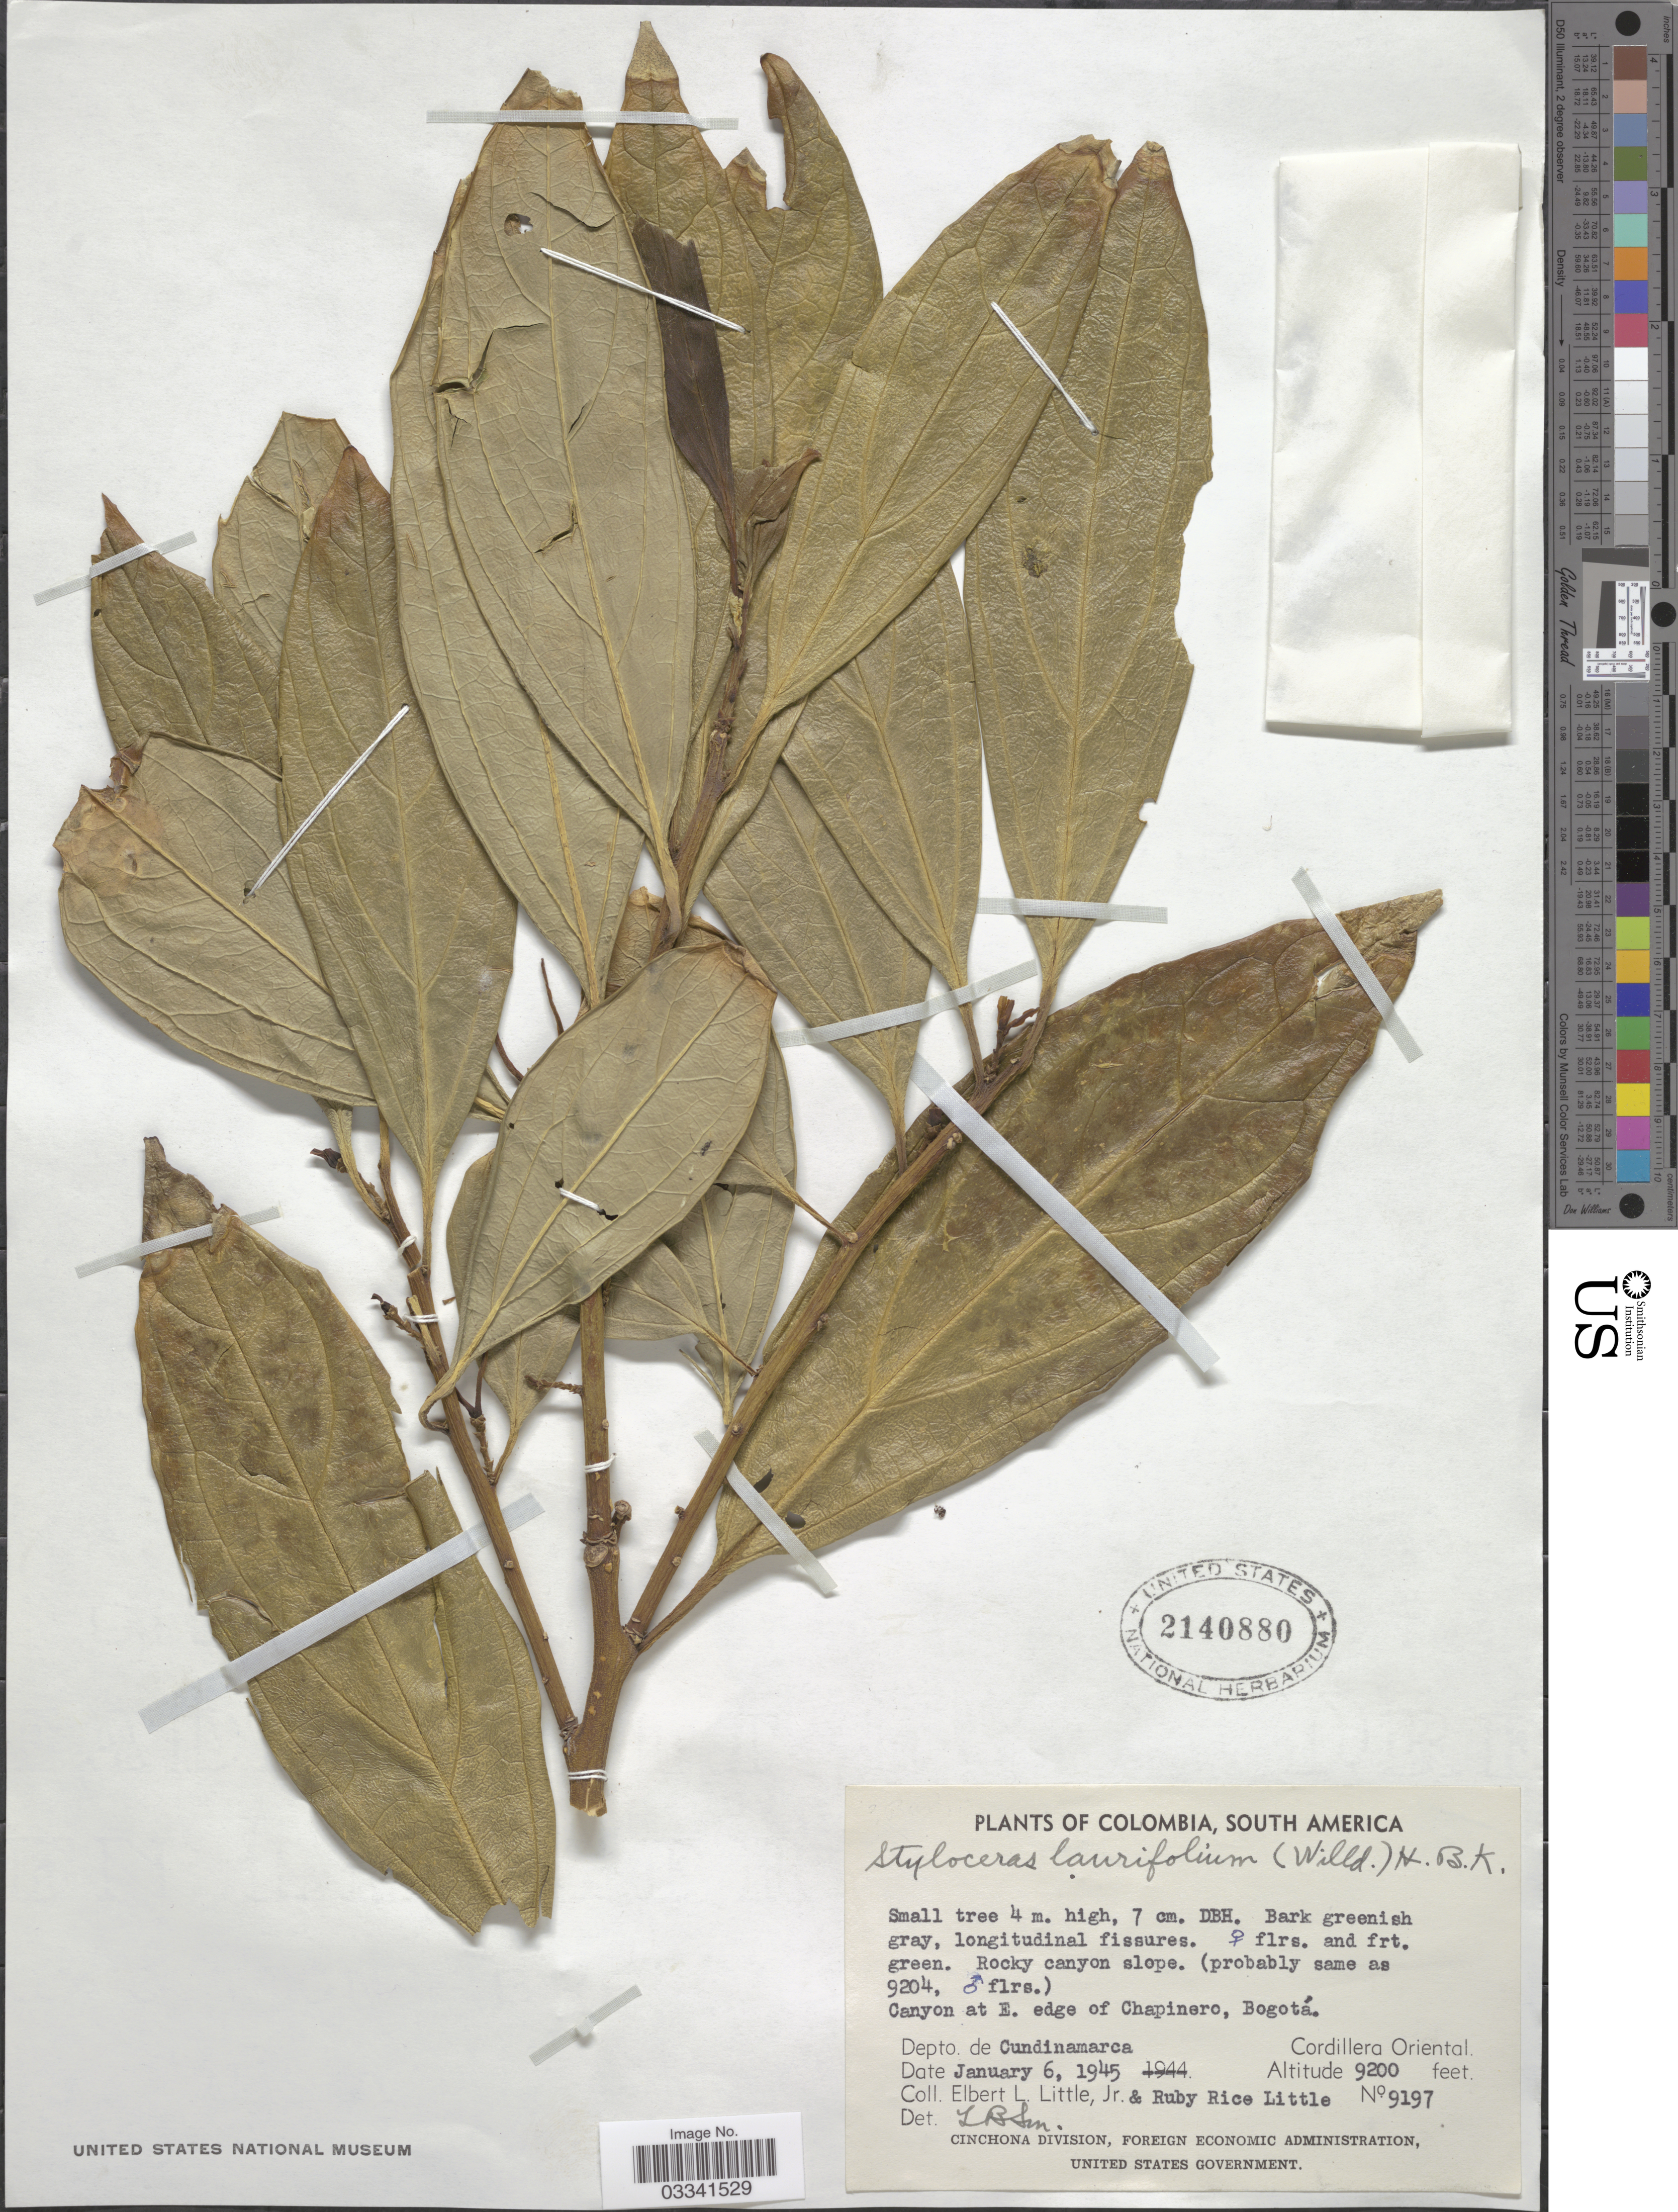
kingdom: Plantae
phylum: Tracheophyta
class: Magnoliopsida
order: Buxales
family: Buxaceae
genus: Styloceras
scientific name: Styloceras laurifolium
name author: (Willd.) Kunth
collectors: E. L. Little & R. R. Little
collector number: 9197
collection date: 1945-01-06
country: Colombia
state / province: Cundinamarca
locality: Canyon at E. edge of Chapinero, Bogotá. Depto. de Cundinamarca. Cordillera Oriental.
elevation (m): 2804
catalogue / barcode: US 2140880